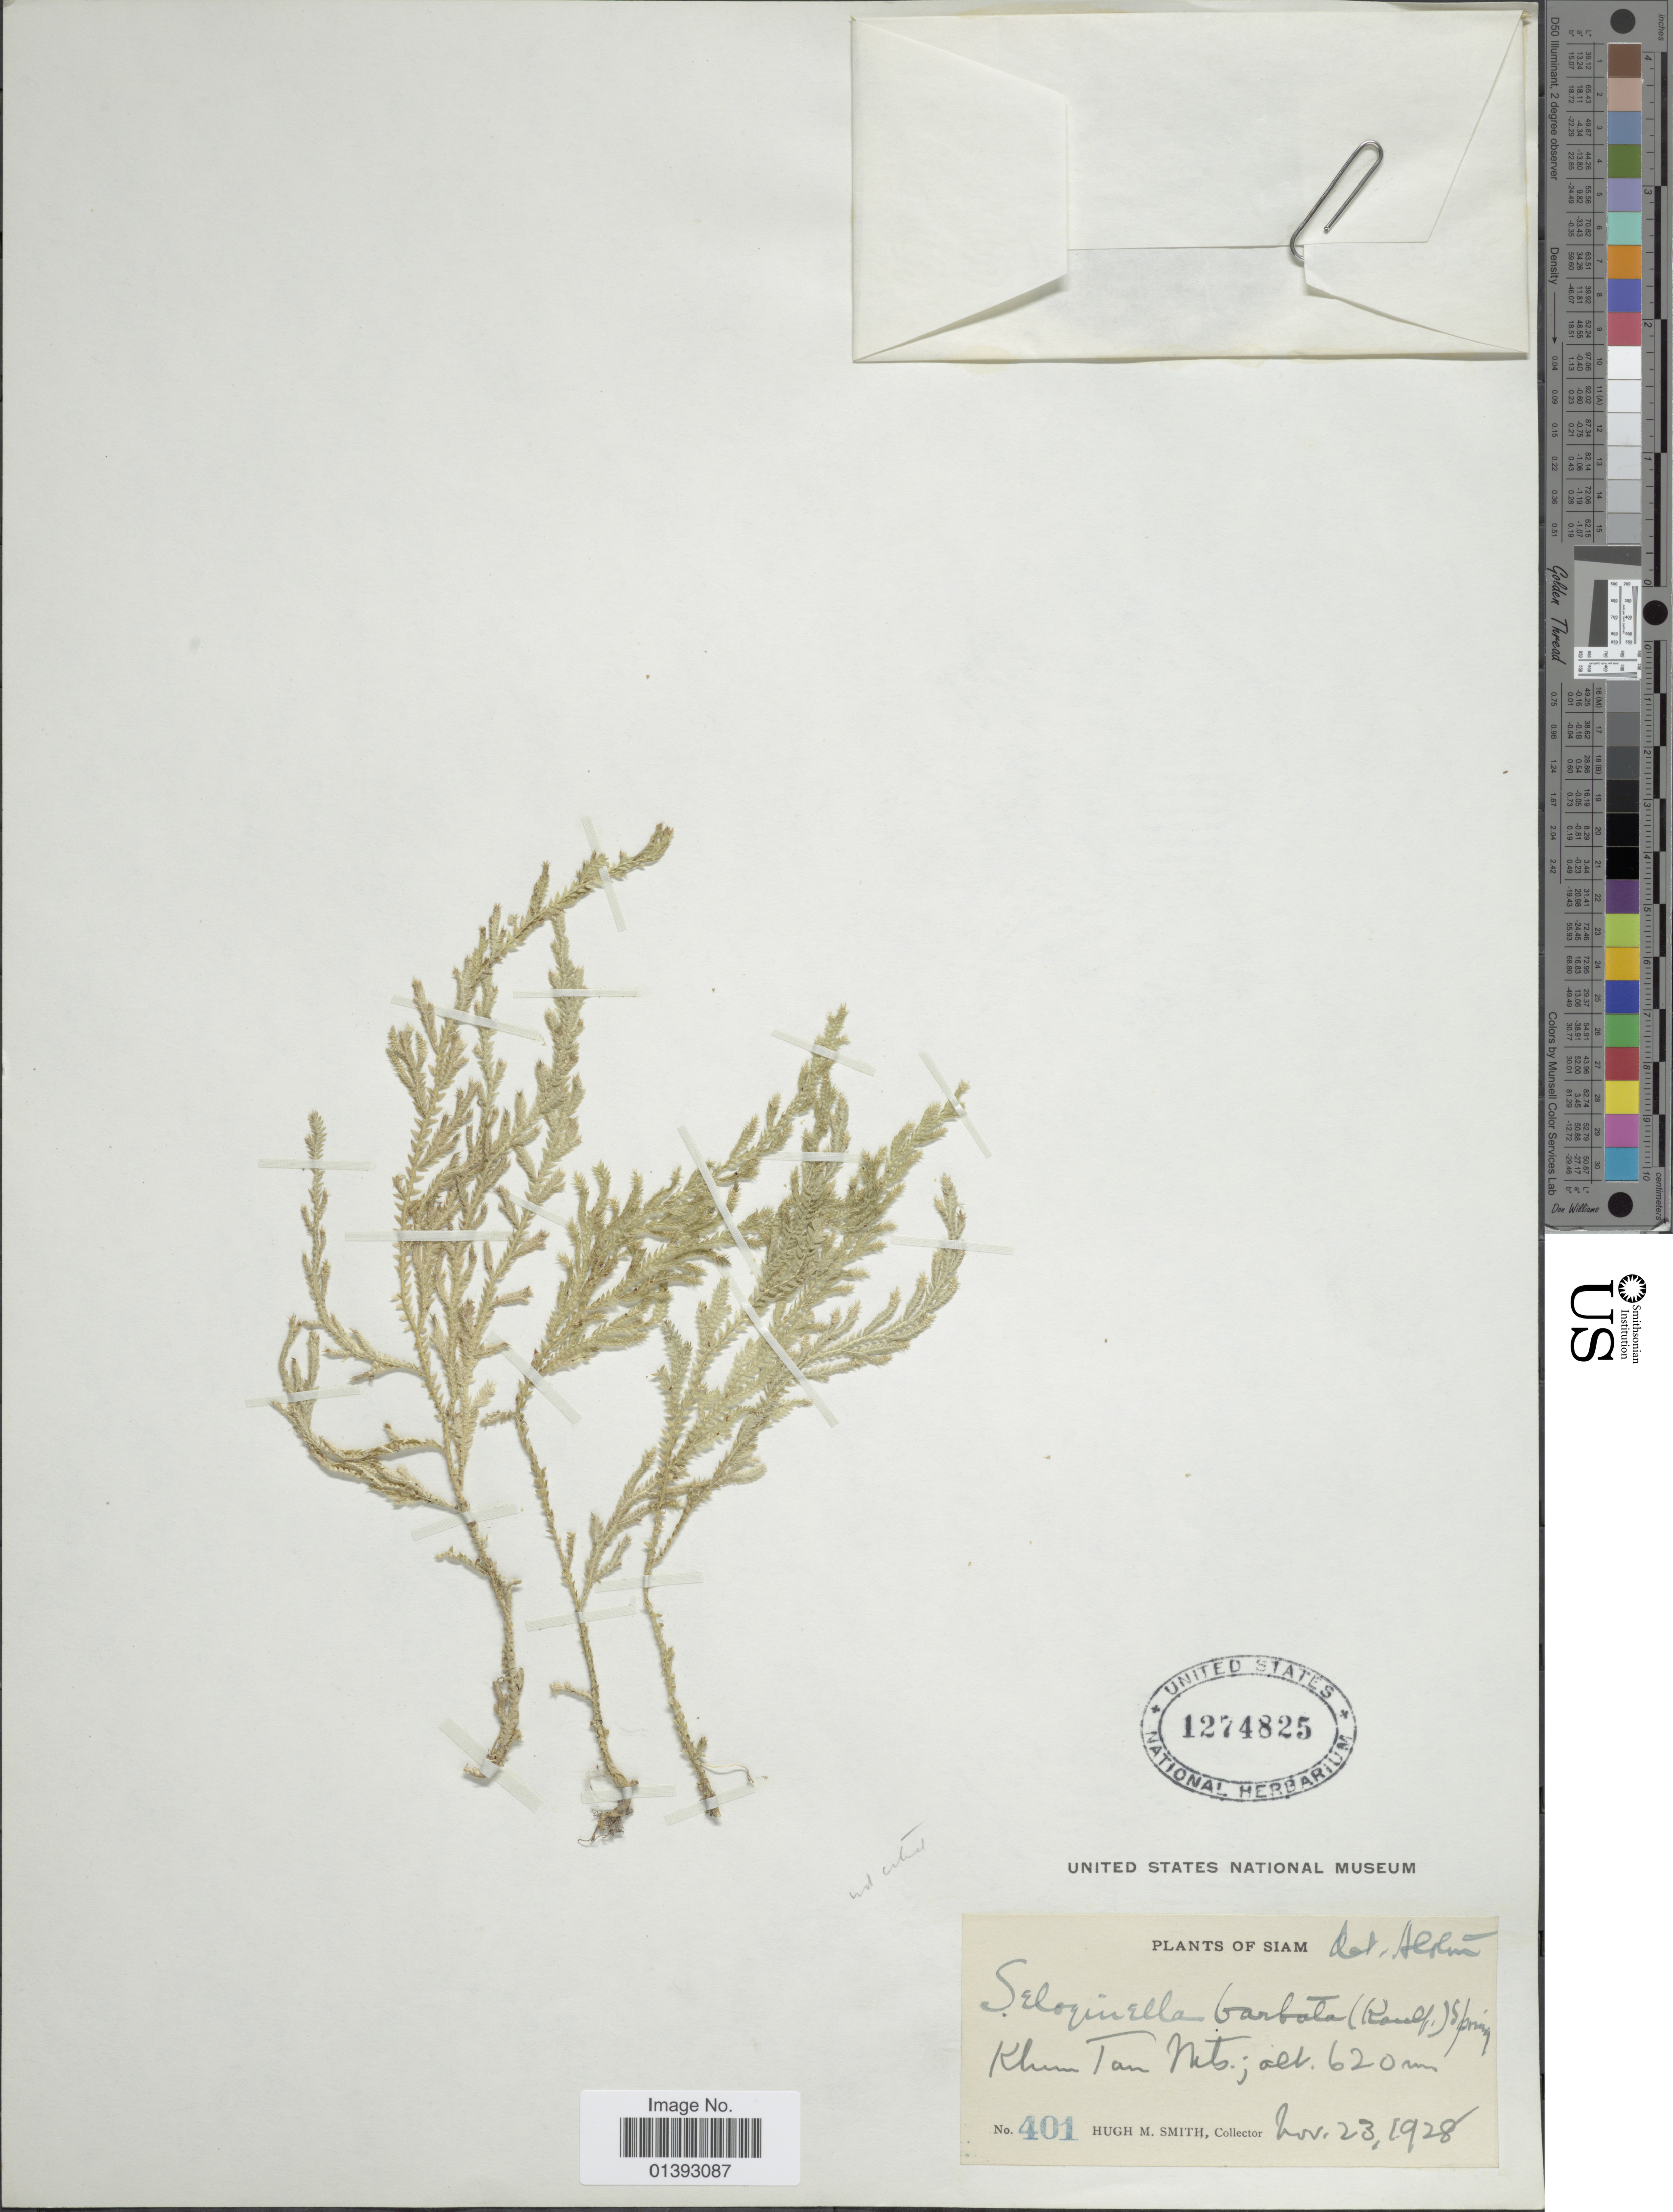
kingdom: Plantae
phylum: Tracheophyta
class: Lycopodiopsida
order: Selaginellales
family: Selaginellaceae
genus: Selaginella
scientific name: Selaginella repanda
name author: (Desv. ex Poir.) Spring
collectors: H. M. Smith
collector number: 401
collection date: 1928-11-23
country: Thailand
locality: Siam, Khun Tan Mts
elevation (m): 620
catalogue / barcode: US 1274825